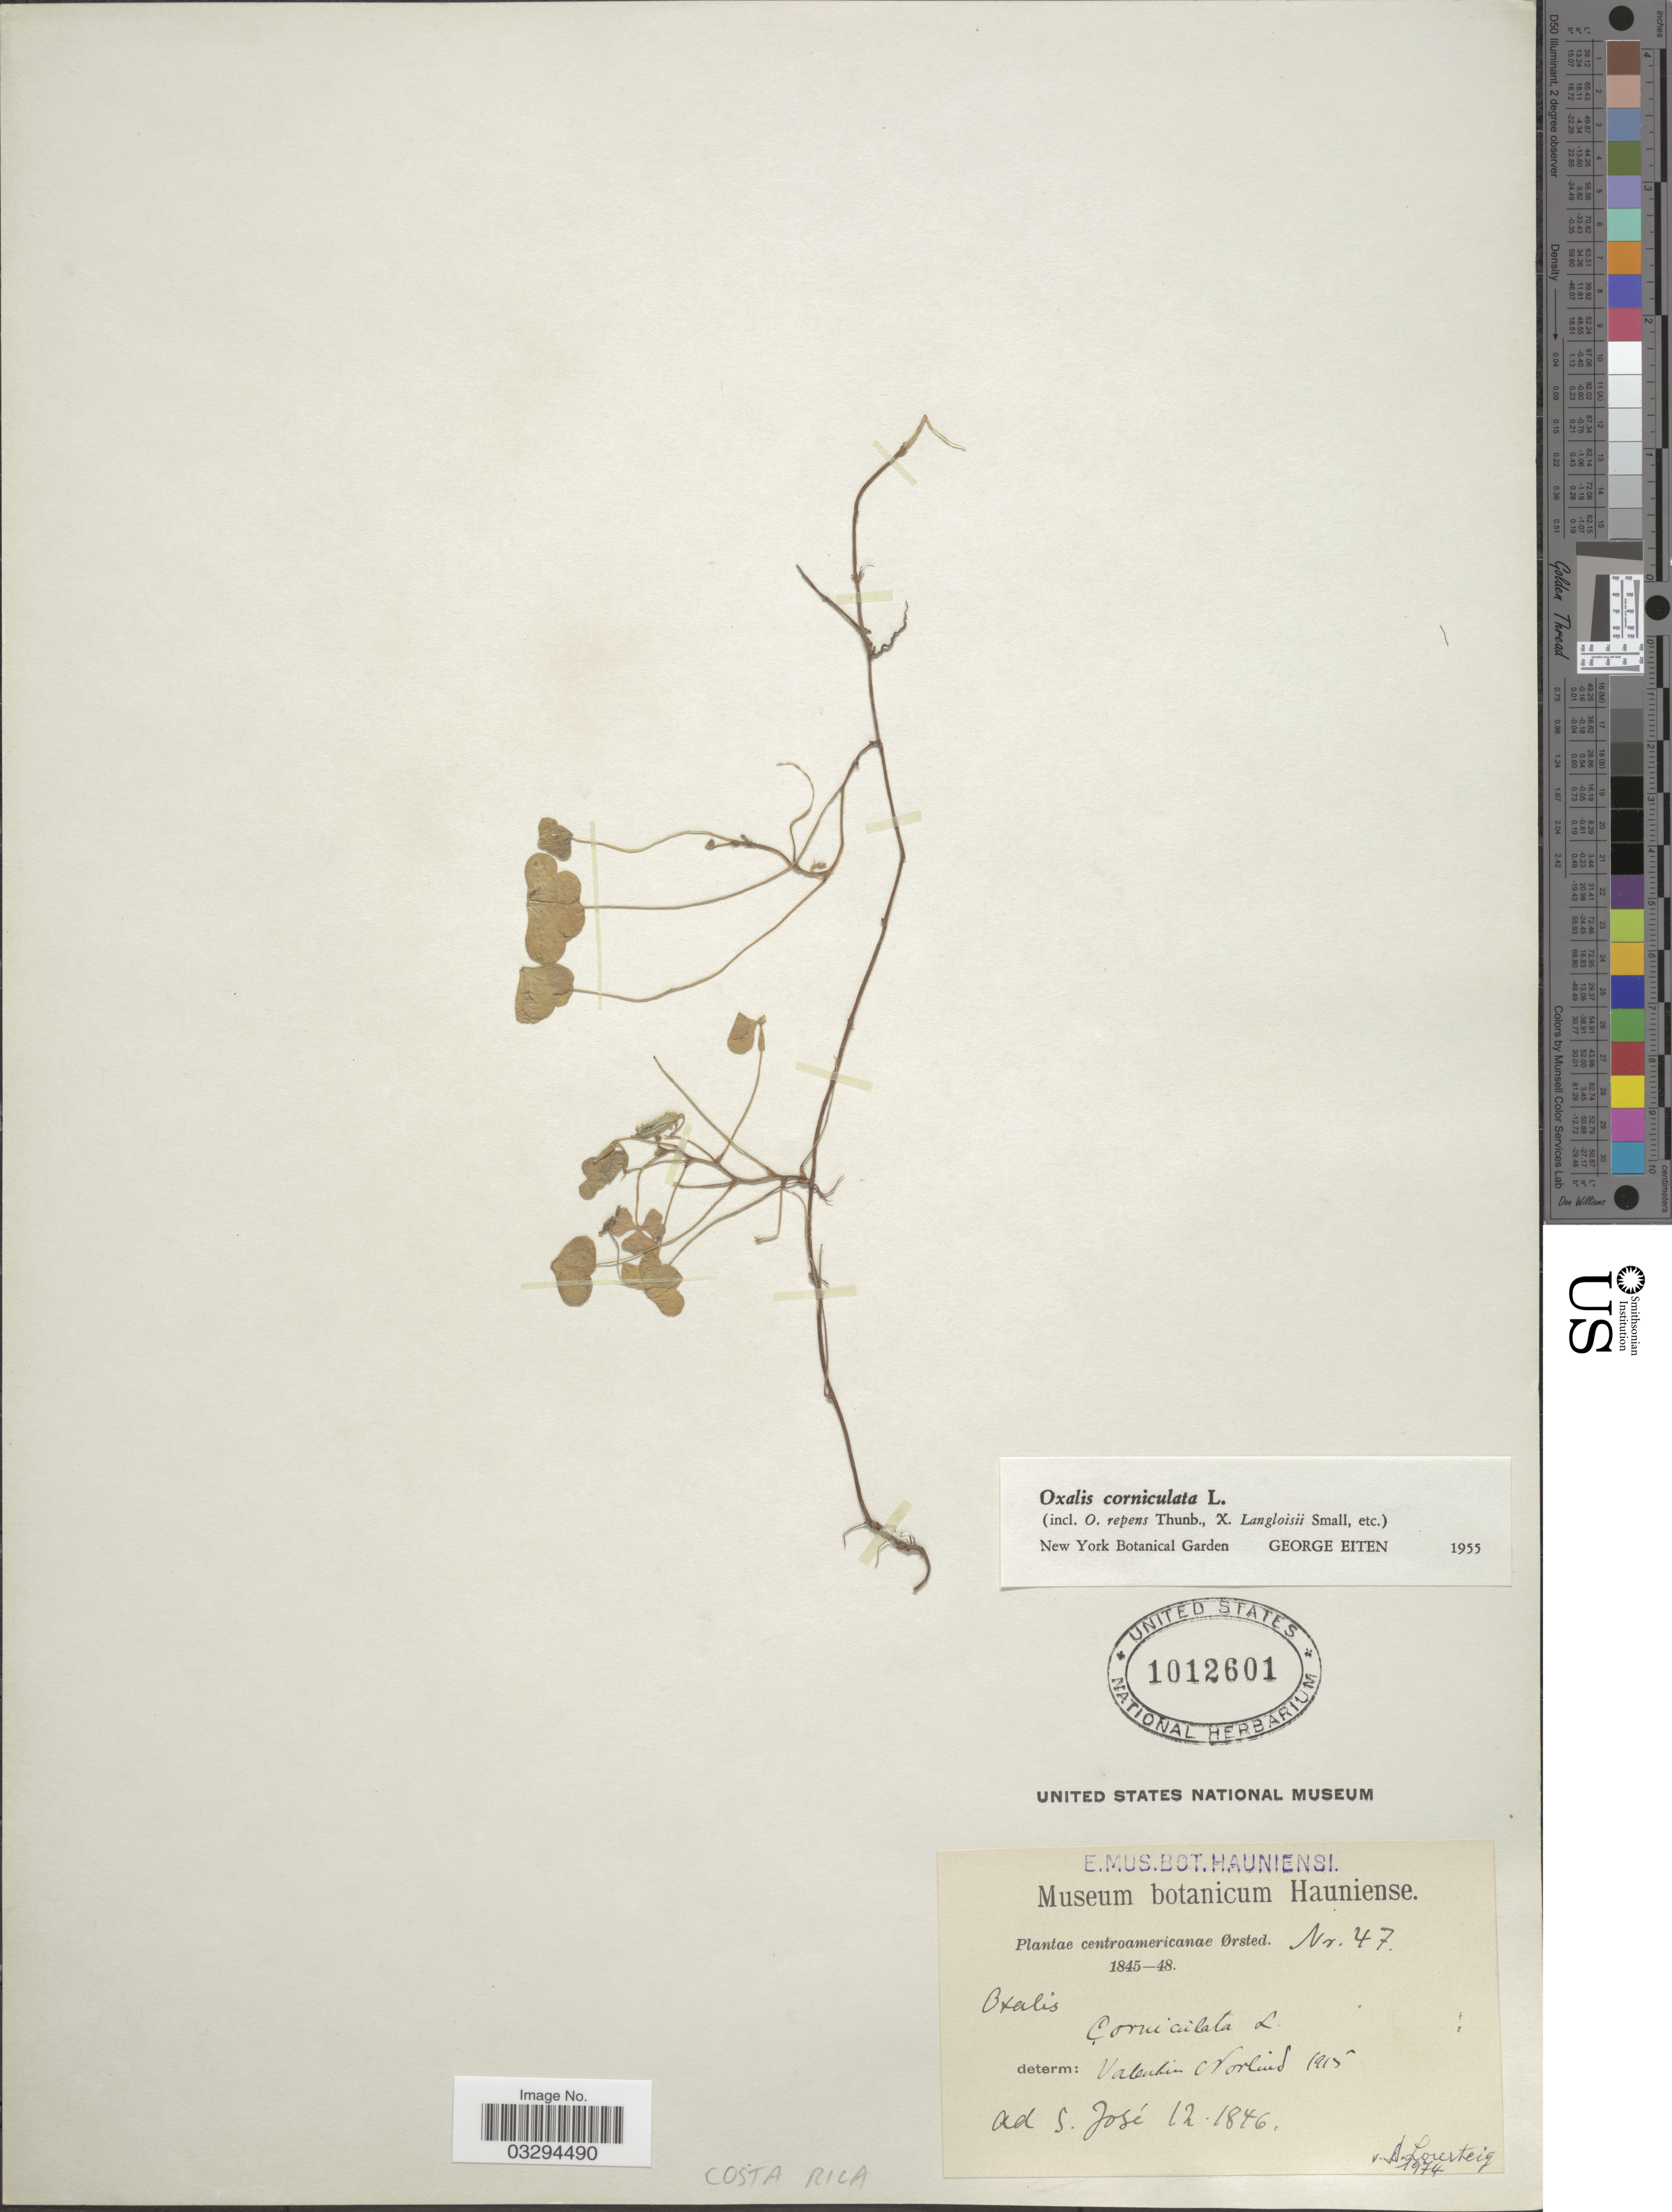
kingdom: Plantae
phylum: Tracheophyta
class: Magnoliopsida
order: Oxalidales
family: Oxalidaceae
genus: Oxalis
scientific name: Oxalis corniculata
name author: L.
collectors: Ørsted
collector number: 47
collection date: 1846-12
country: Costa Rica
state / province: San José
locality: Ad. S. José.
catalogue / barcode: US 1012601